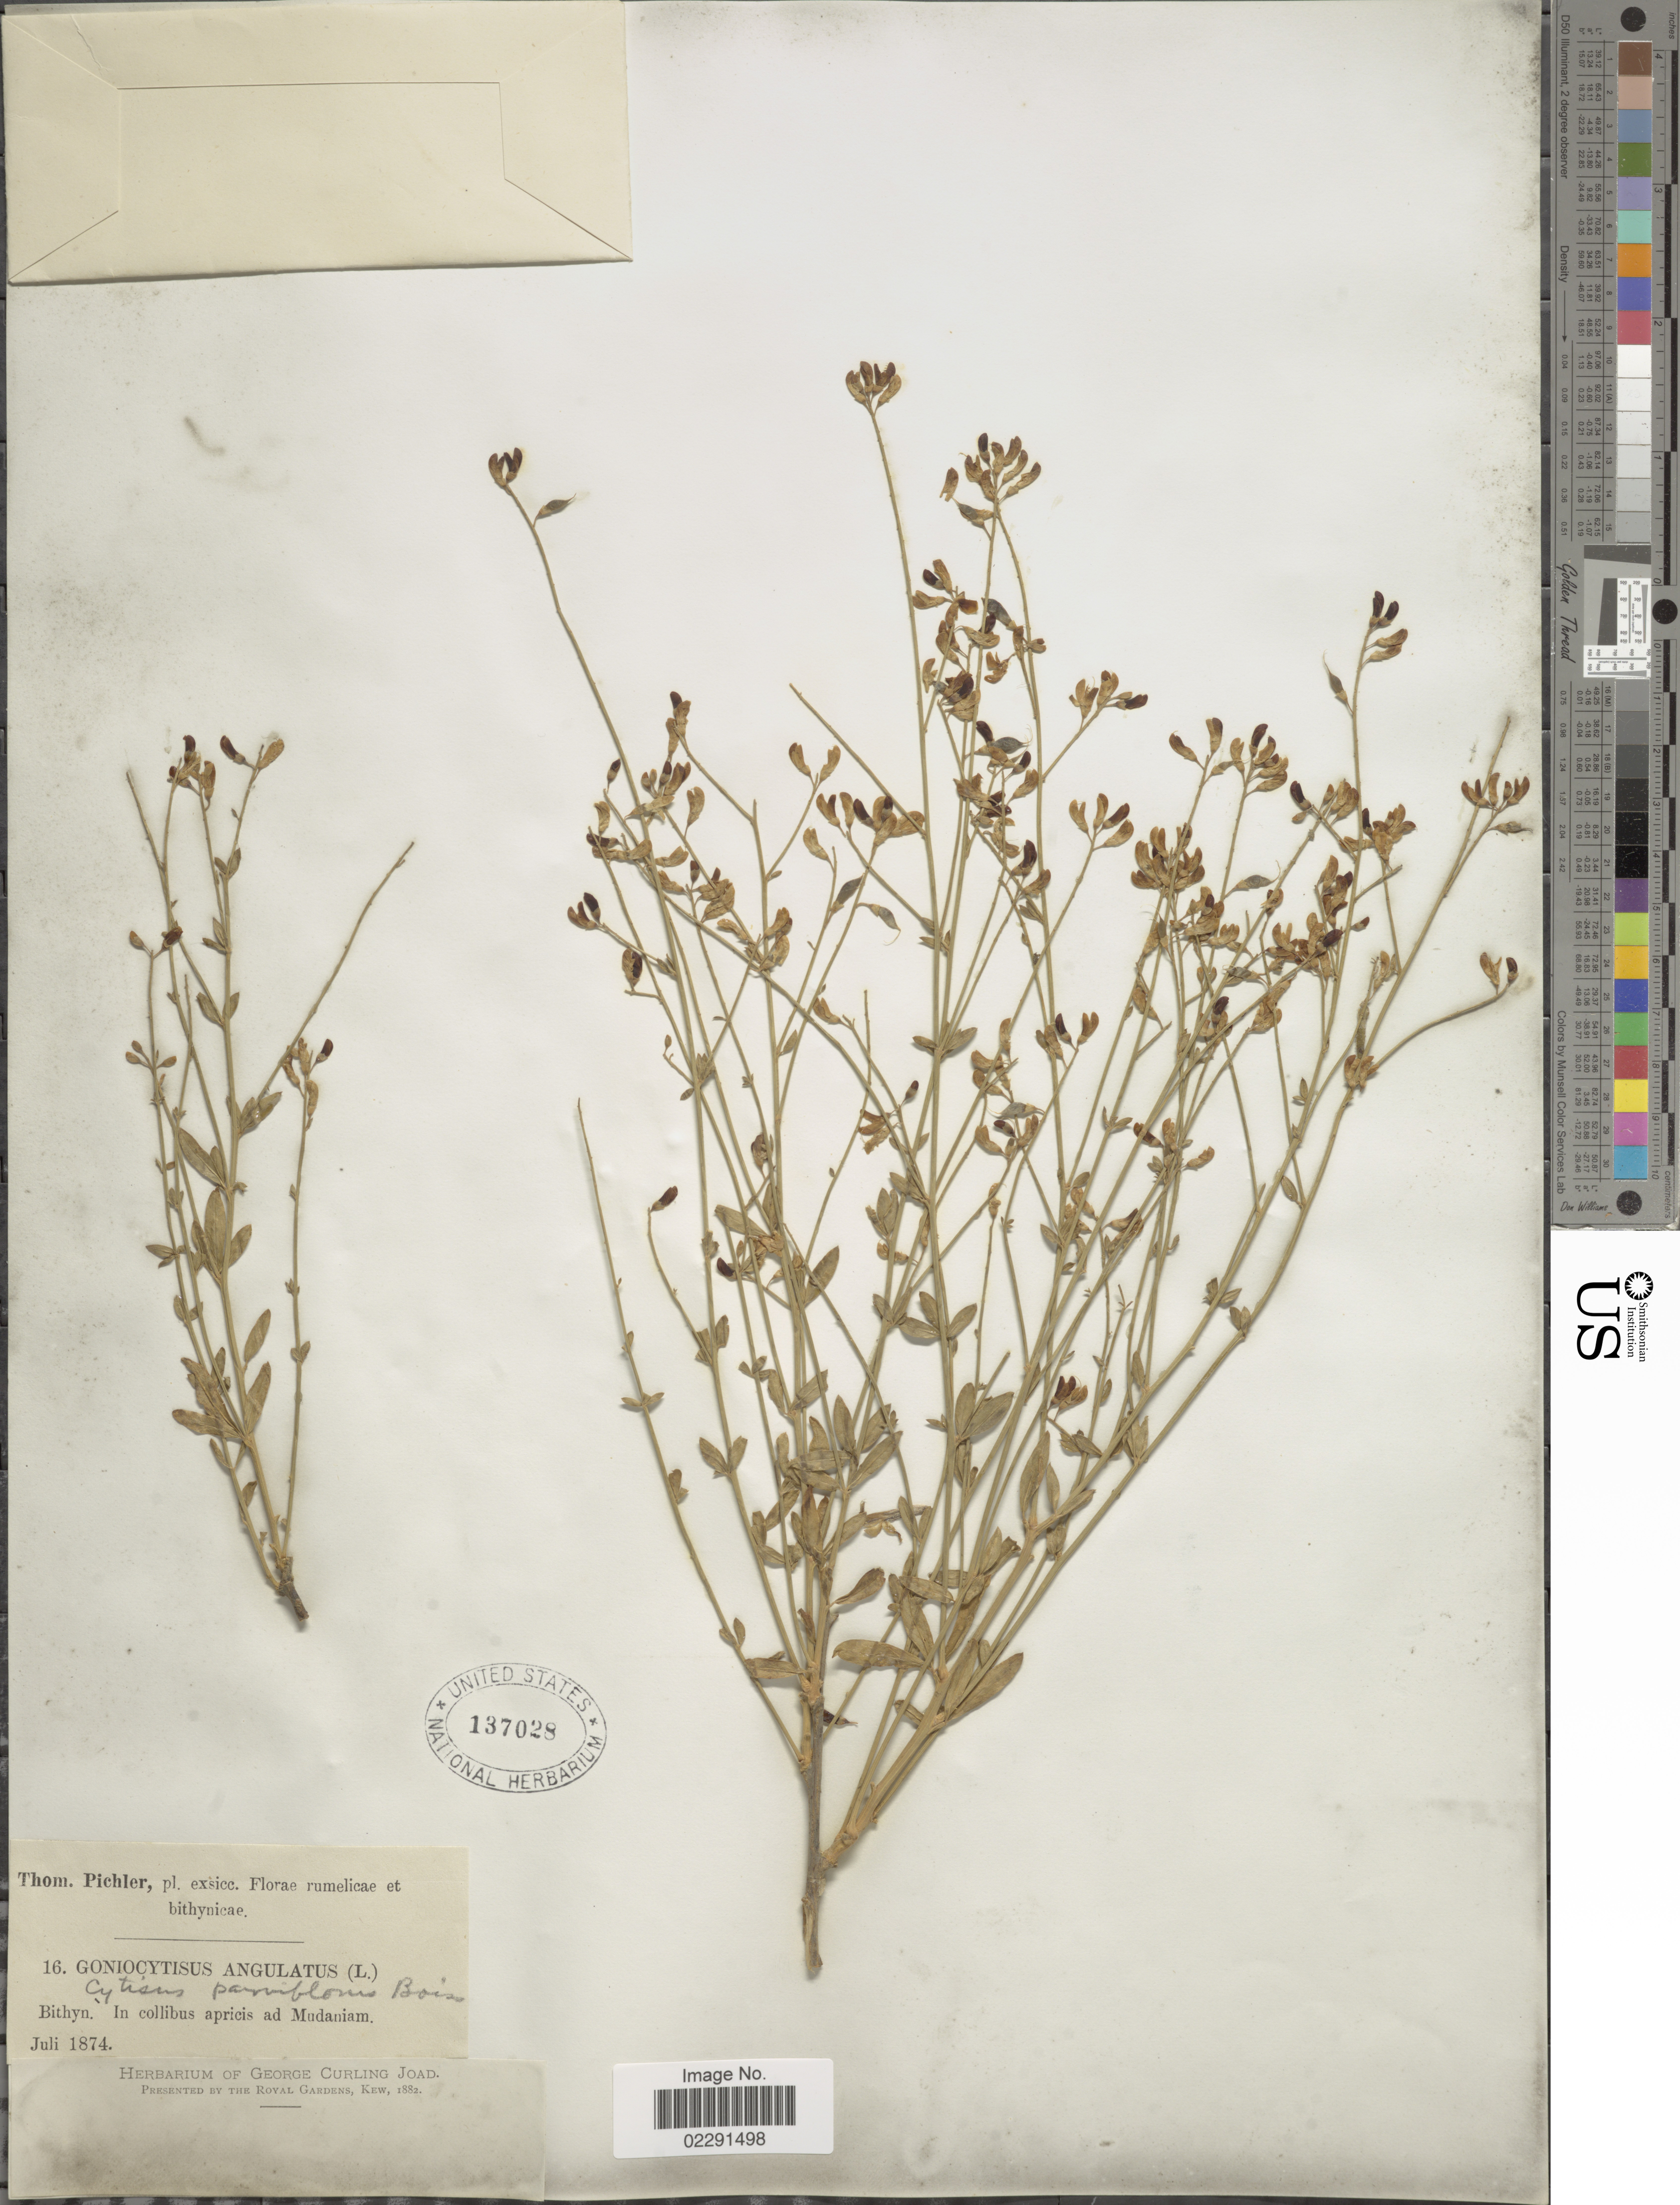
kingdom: Plantae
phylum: Tracheophyta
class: Magnoliopsida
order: Fabales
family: Fabaceae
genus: Gonocytisus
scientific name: Gonocytisus angulatus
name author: (L.) Spach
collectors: T. Pichler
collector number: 16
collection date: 1874-07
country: Turkey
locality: Bithyn, in collibus apricis ad Mudaniam.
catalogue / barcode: US 137028